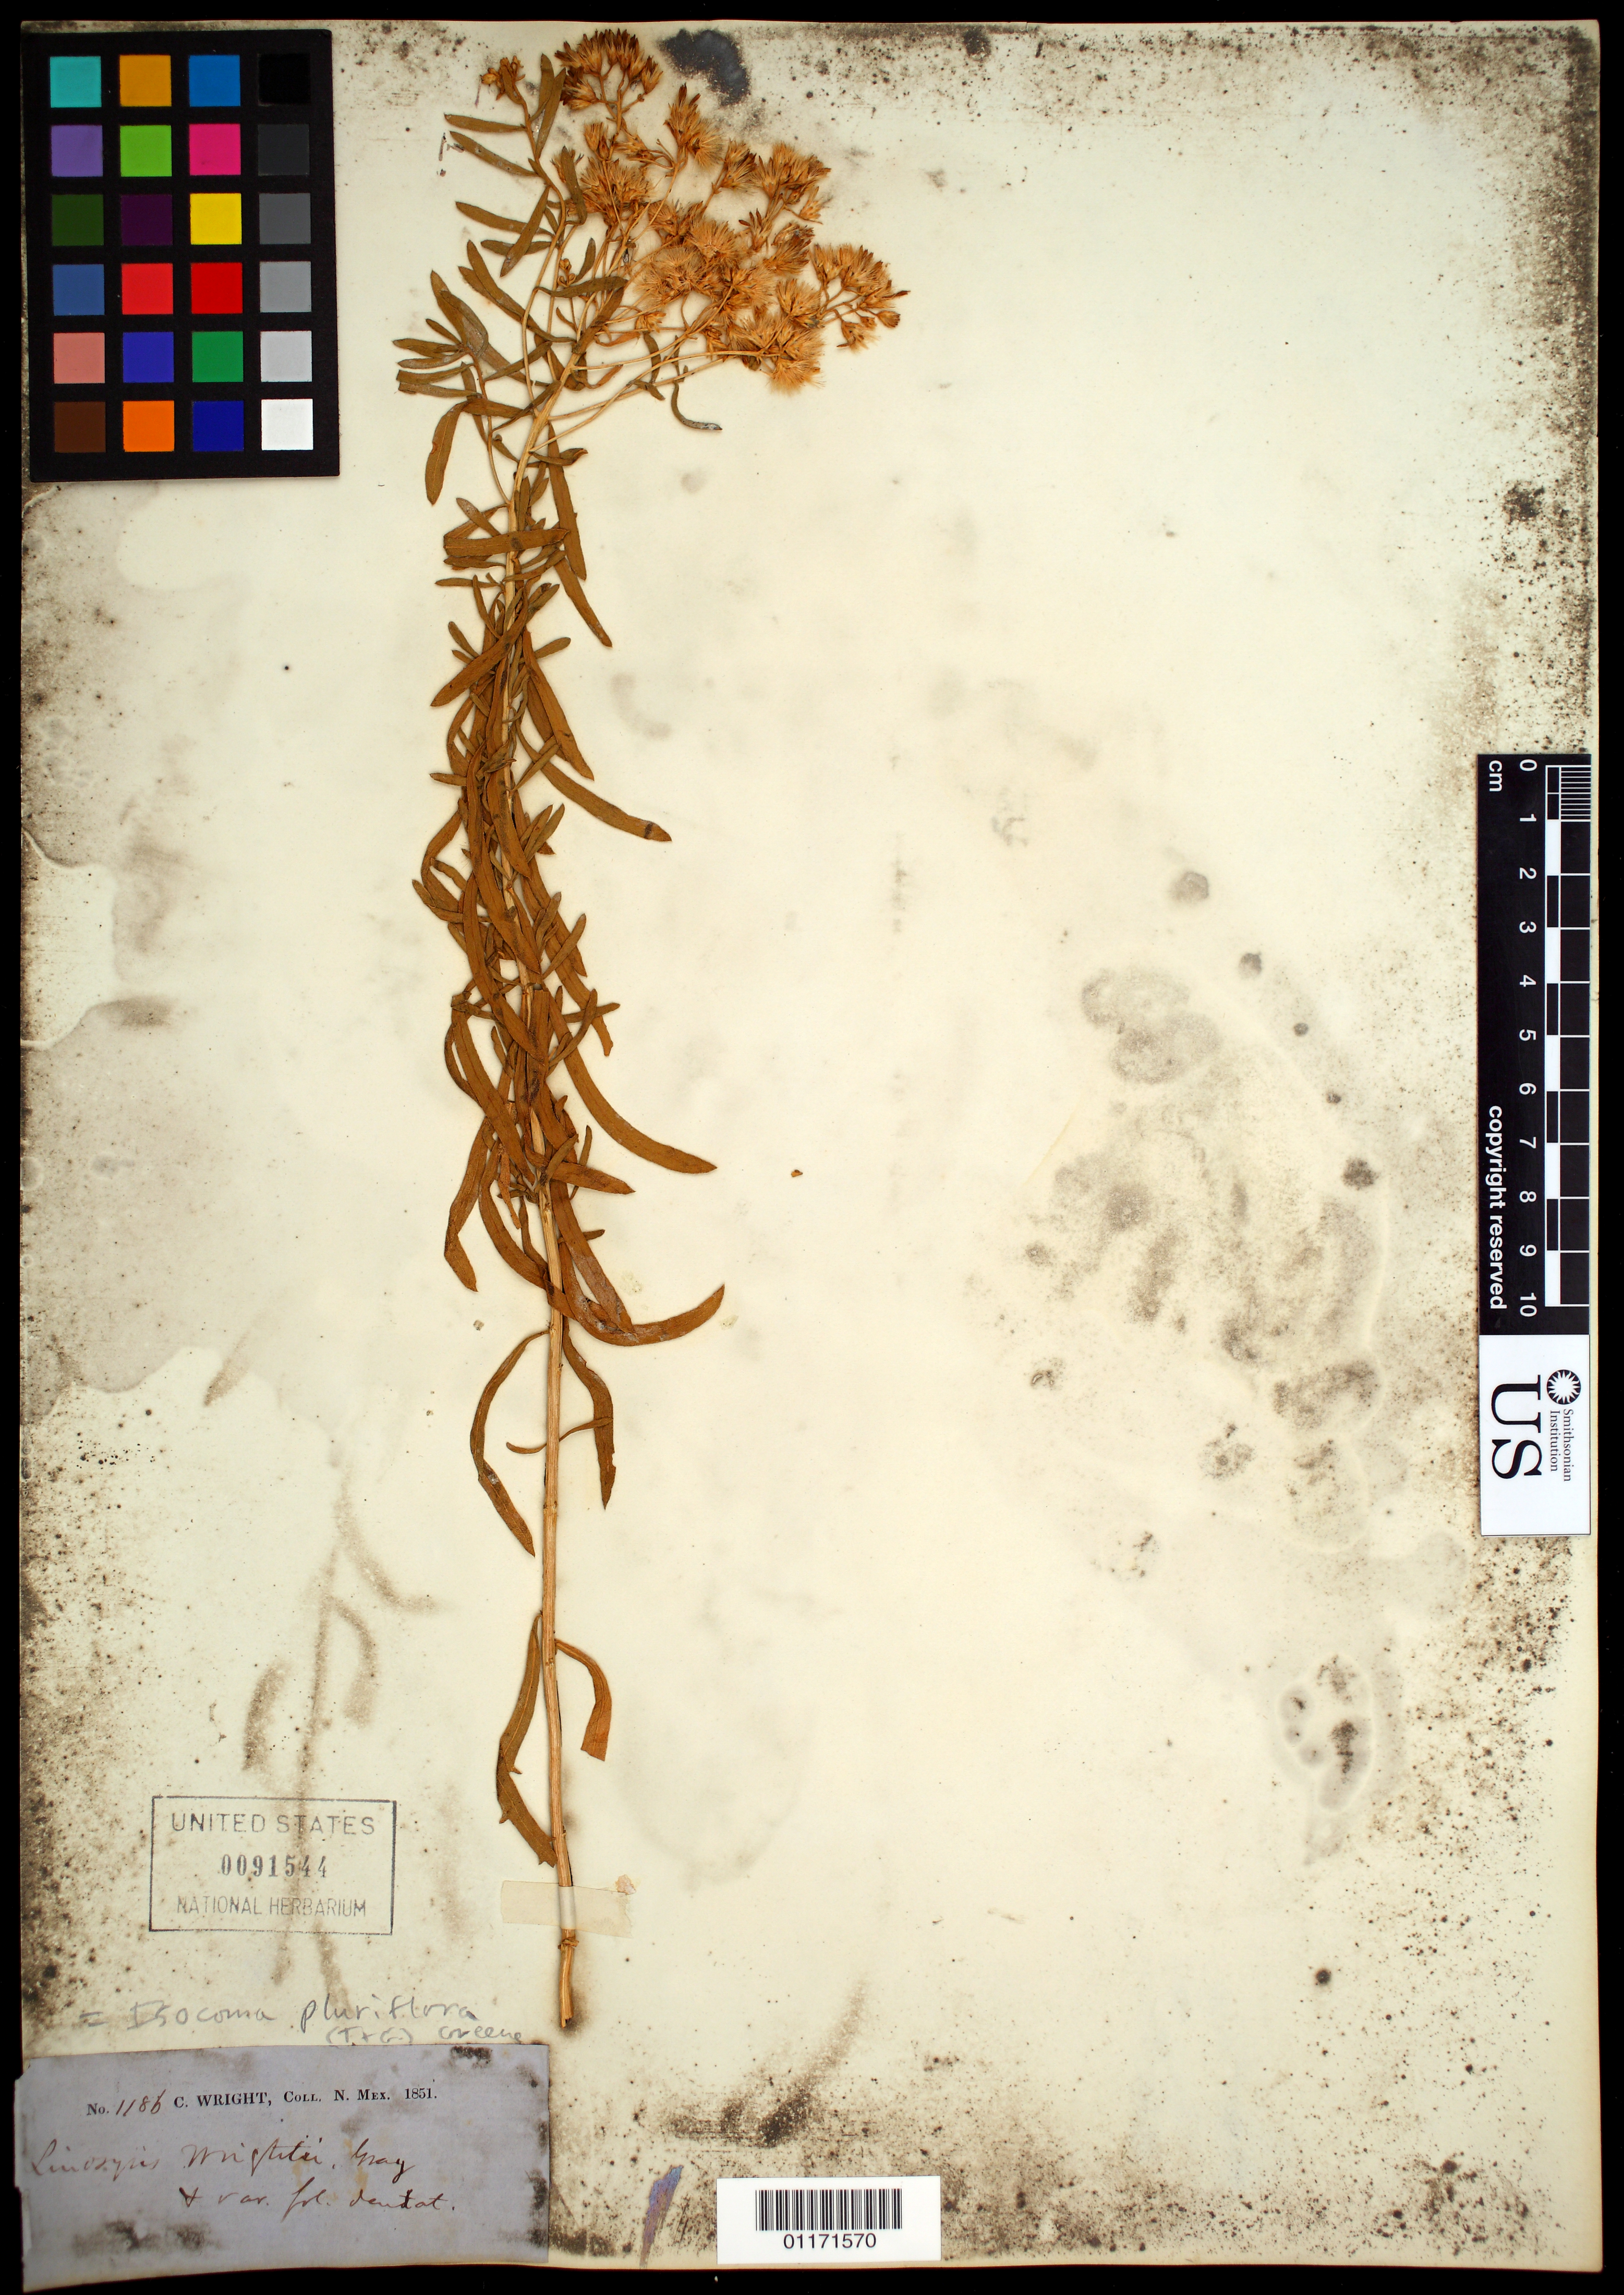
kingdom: Plantae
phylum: Tracheophyta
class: Magnoliopsida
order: Asterales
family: Asteraceae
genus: Isocoma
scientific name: Isocoma pluriflora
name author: (Torr. & A. Gray) Greene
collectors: C. Wright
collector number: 1186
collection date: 1851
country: United States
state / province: New Mexico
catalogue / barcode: US 91544